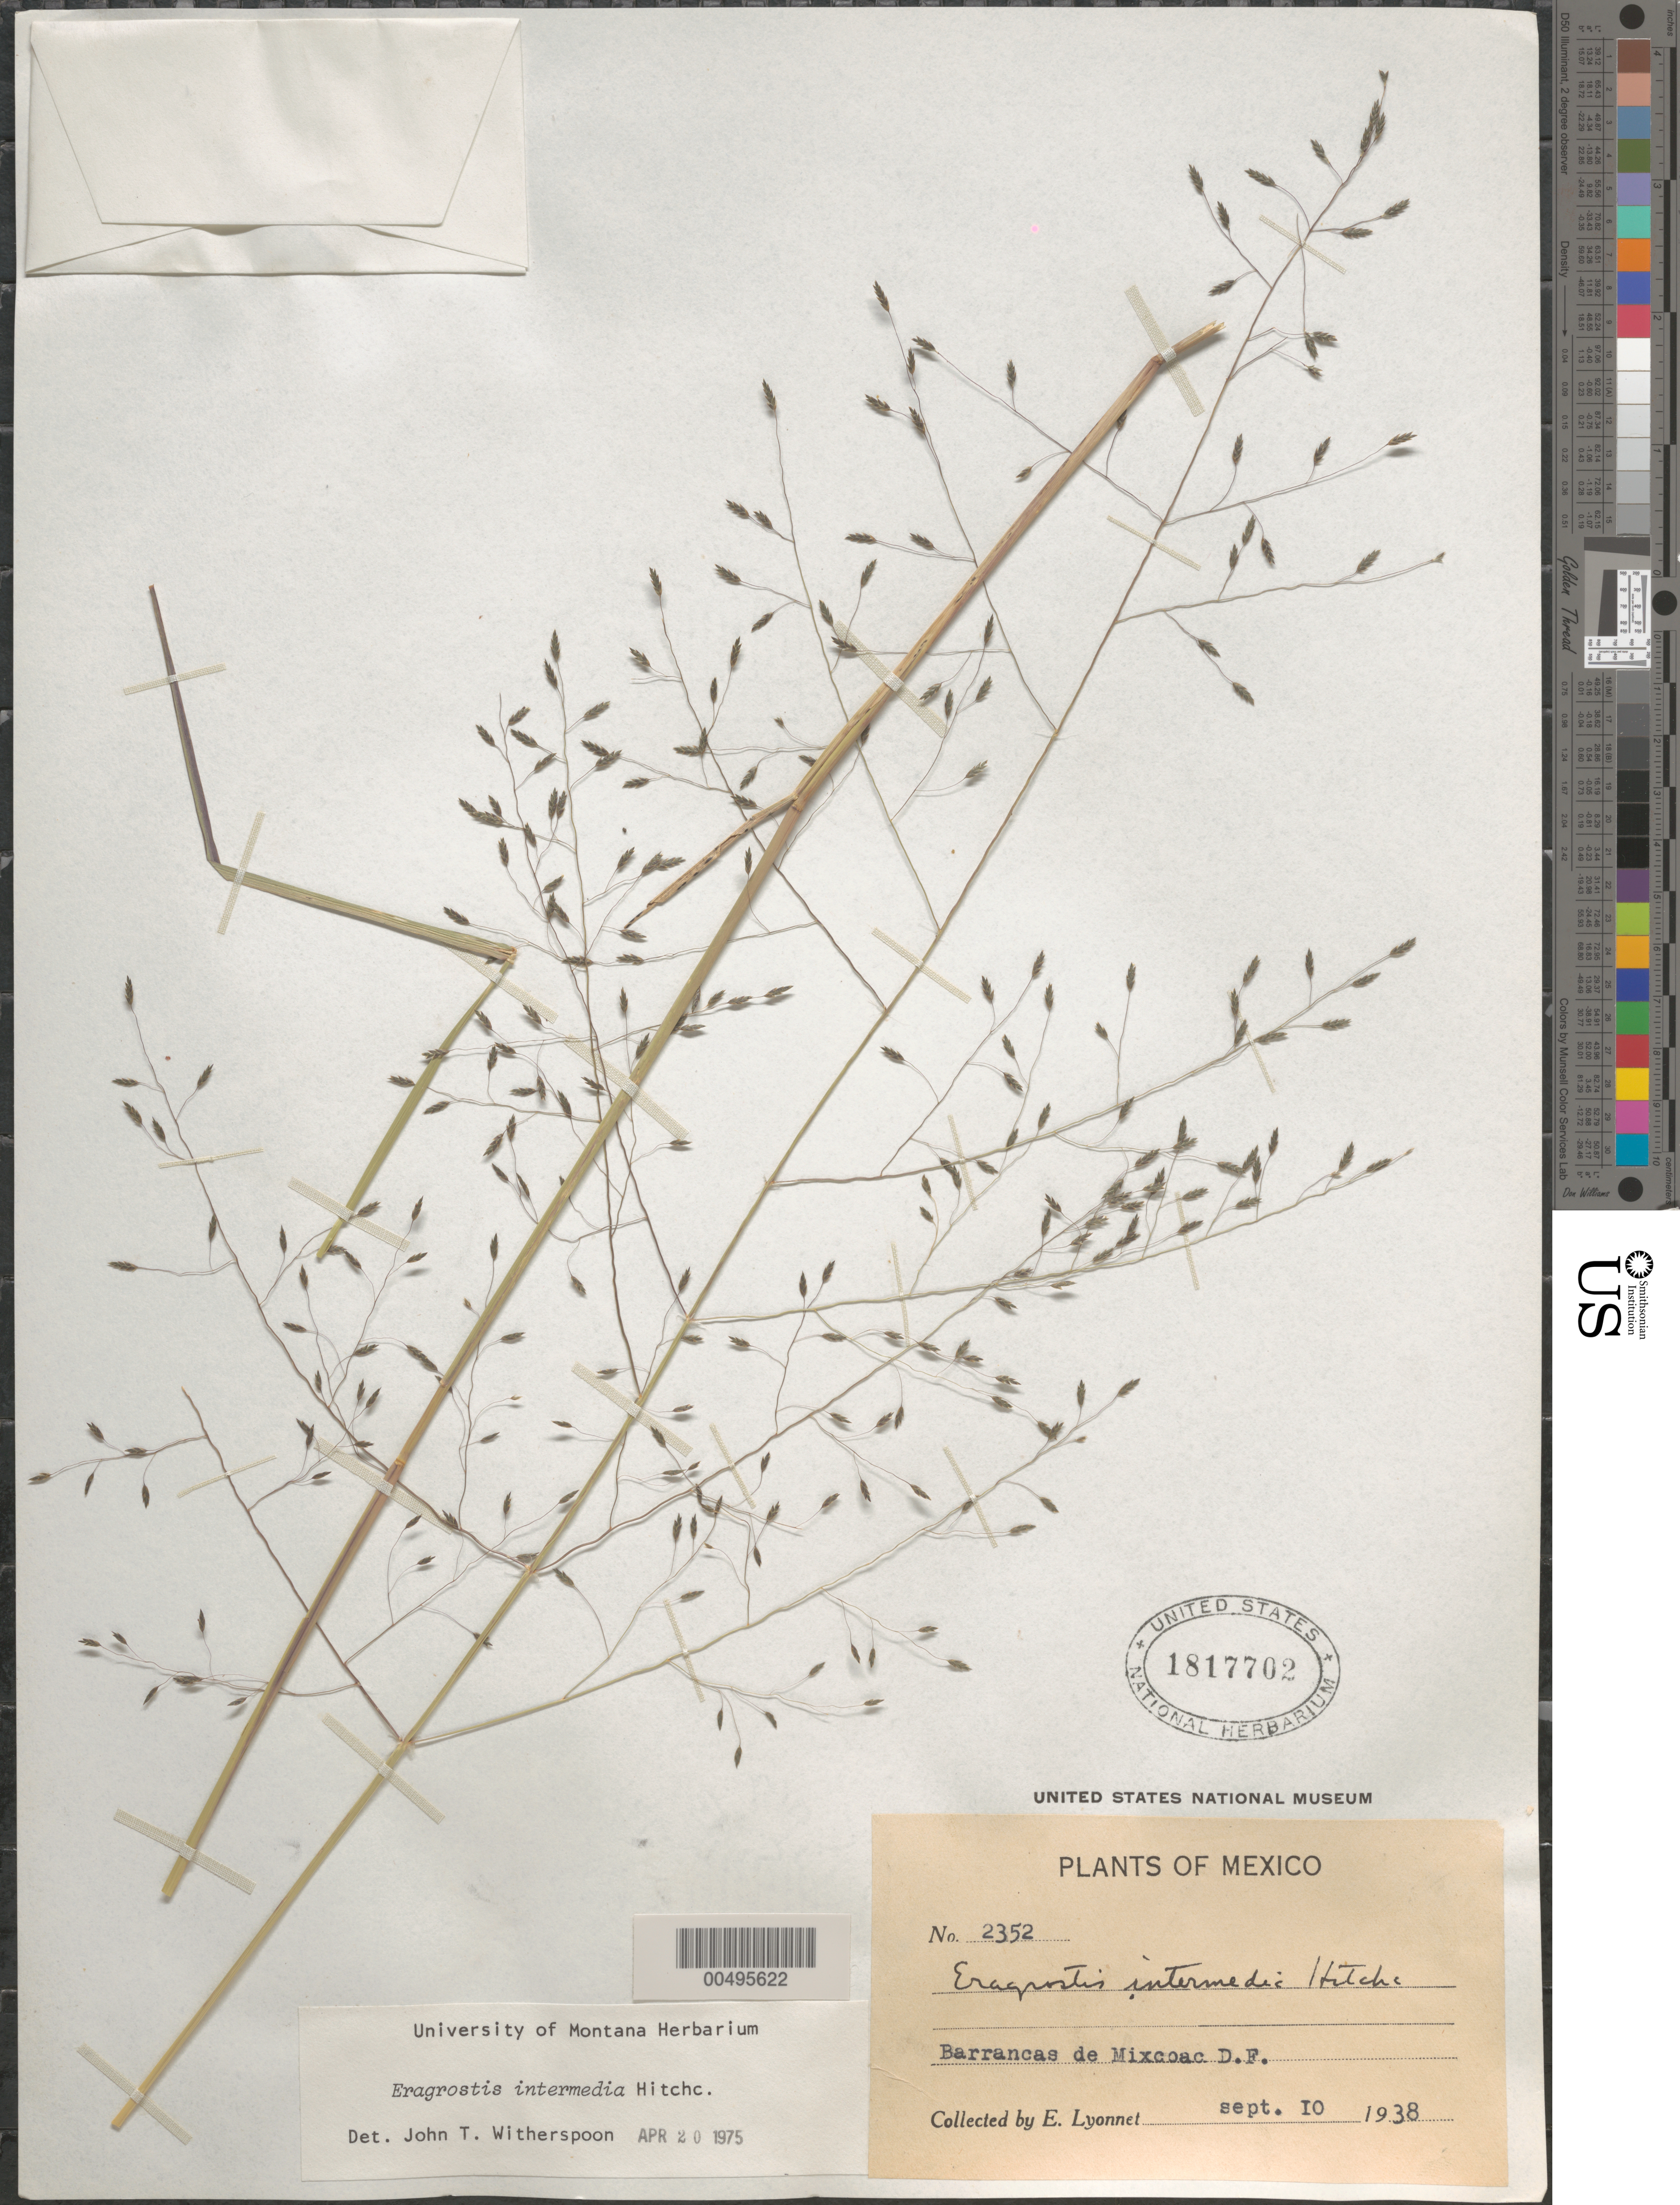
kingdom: Plantae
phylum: Tracheophyta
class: Liliopsida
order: Poales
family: Poaceae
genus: Eragrostis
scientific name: Eragrostis intermedia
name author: Hitchc.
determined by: Witherspoon, John T.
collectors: Bro. E. Lyonnet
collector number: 2357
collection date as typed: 10 Sep 1938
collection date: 1938-09-10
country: Mexico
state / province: Distrito Federal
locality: Barrancas de Mixcoac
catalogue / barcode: US 1817702